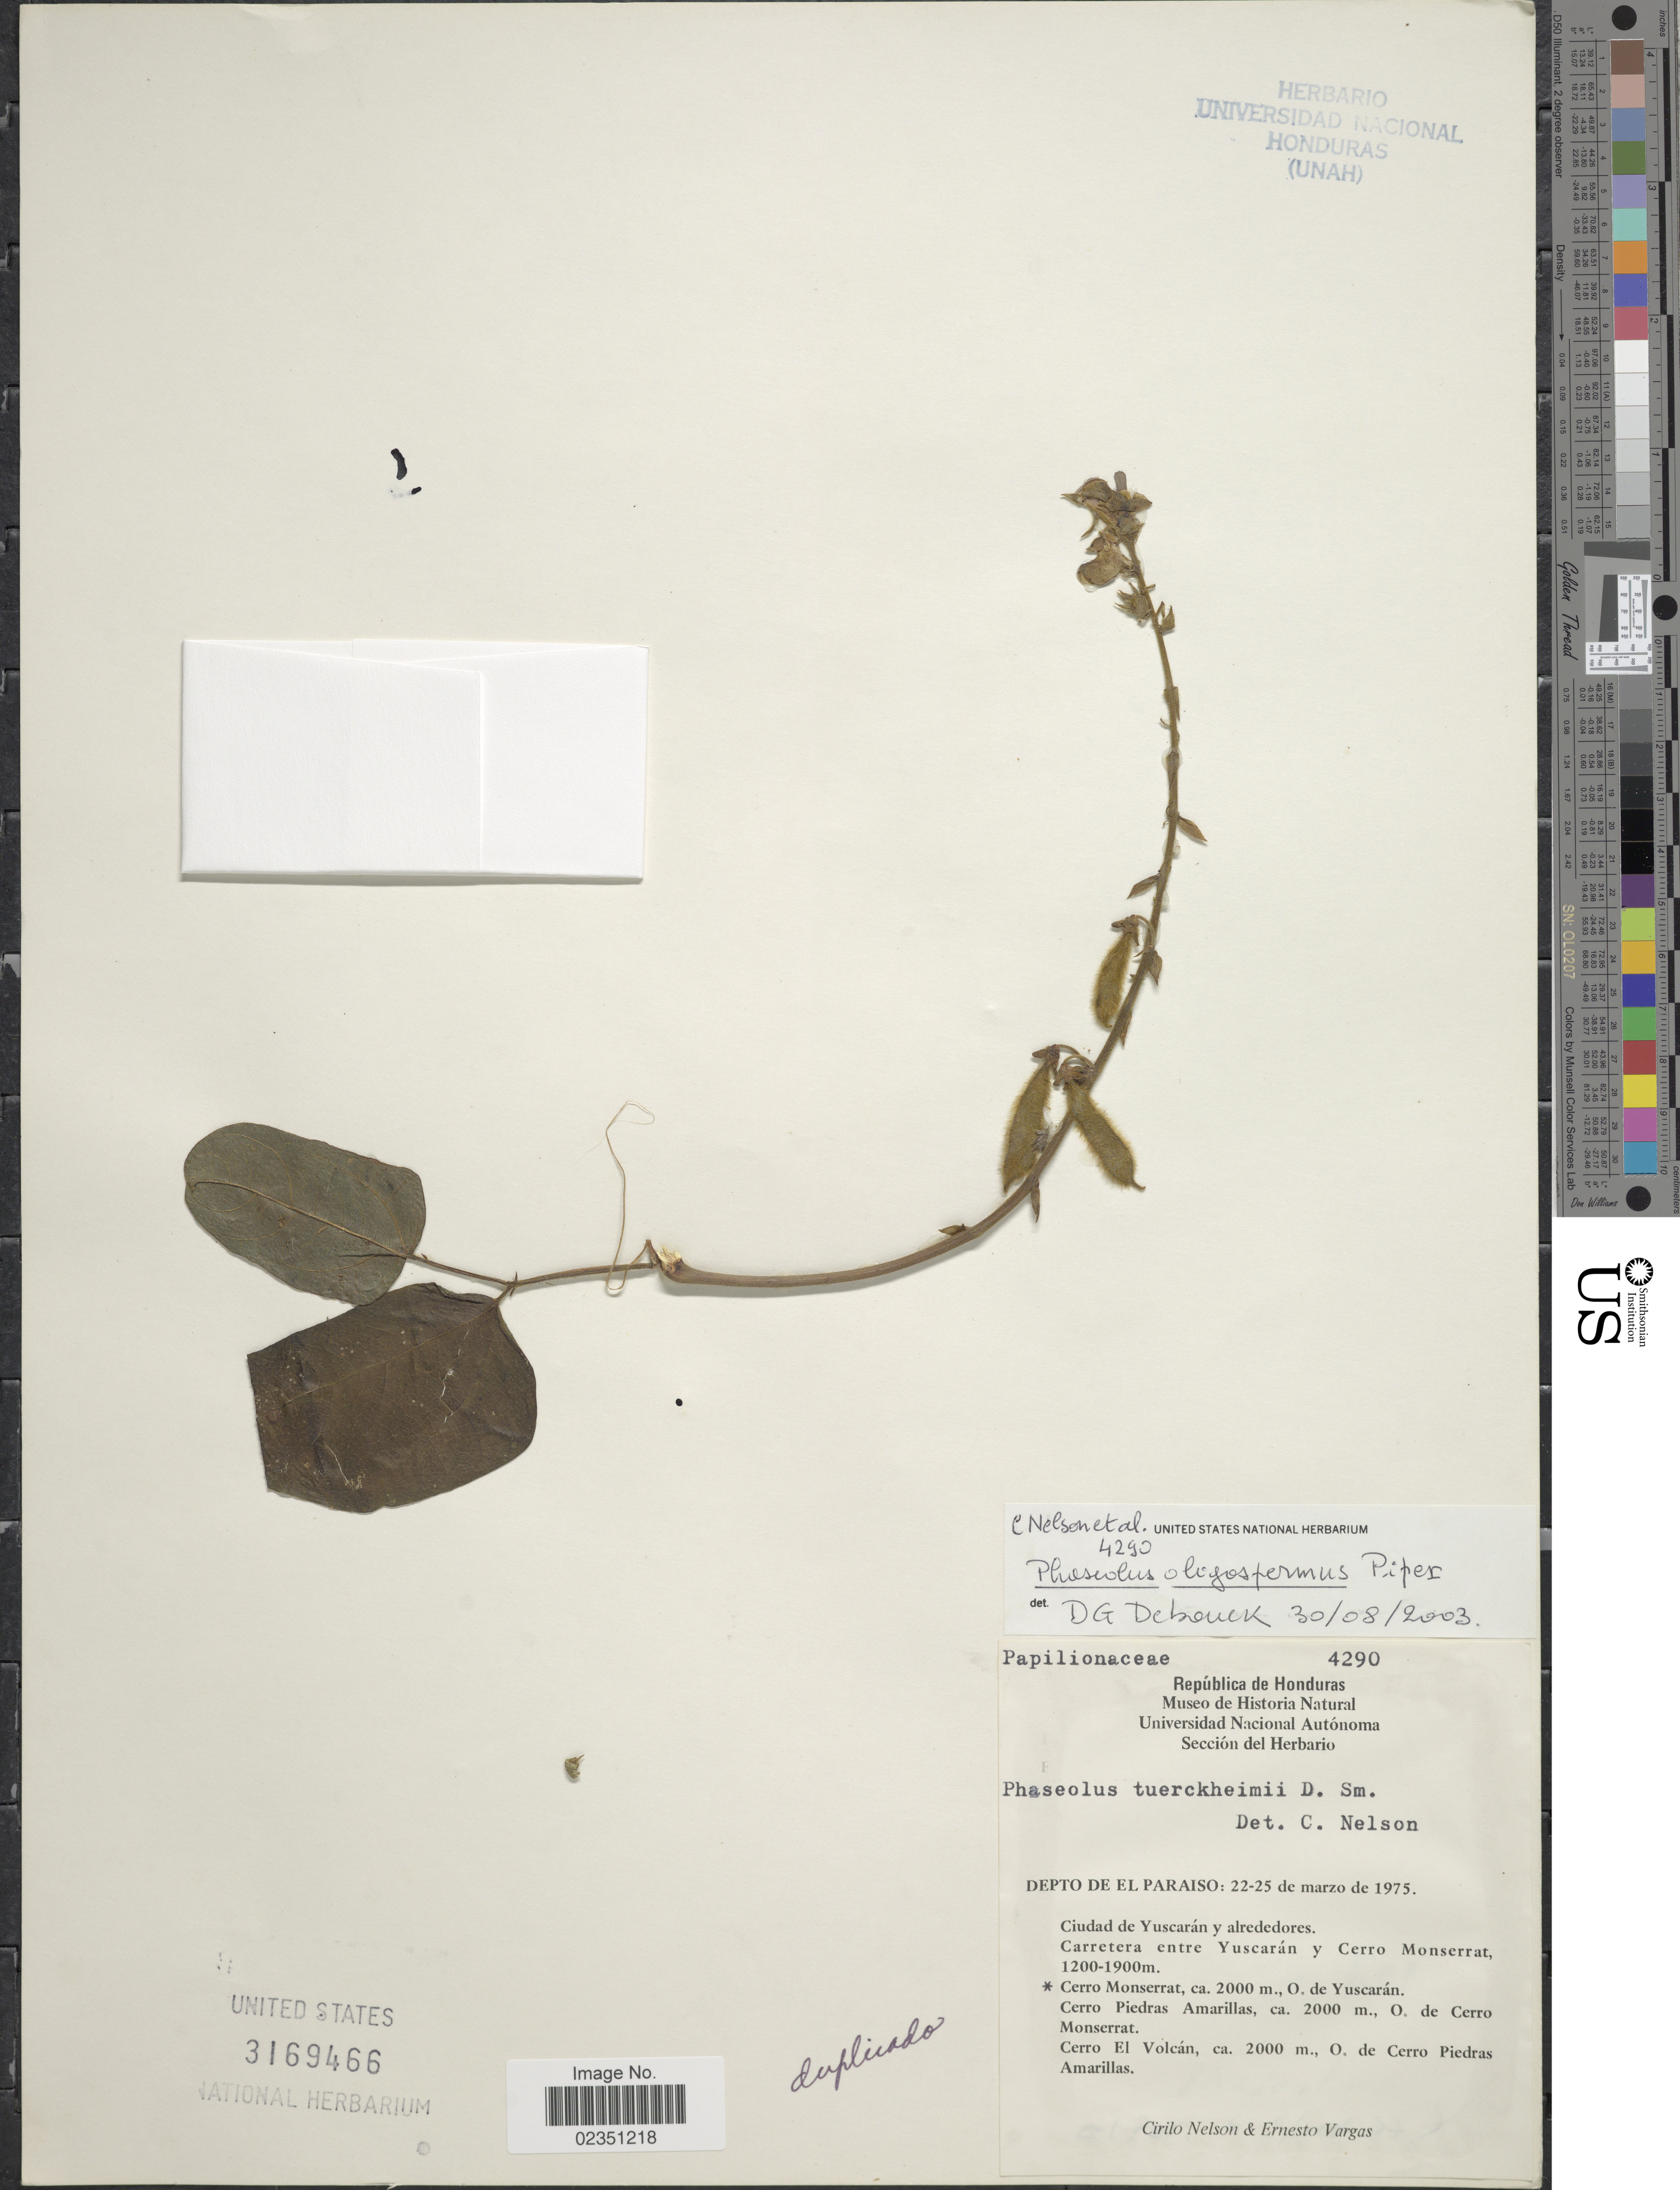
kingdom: Plantae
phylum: Tracheophyta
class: Magnoliopsida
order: Fabales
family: Fabaceae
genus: Phaseolus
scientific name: Phaseolus oligospermus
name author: Piper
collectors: C. Nelson & E. Vargas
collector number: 4290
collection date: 1975-03-22/1975-03-25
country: Honduras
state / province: El Paraíso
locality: Depto de El Paraiso. Cerro Monserrat, O. de Yuscaran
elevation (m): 2000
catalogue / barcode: US 3169466